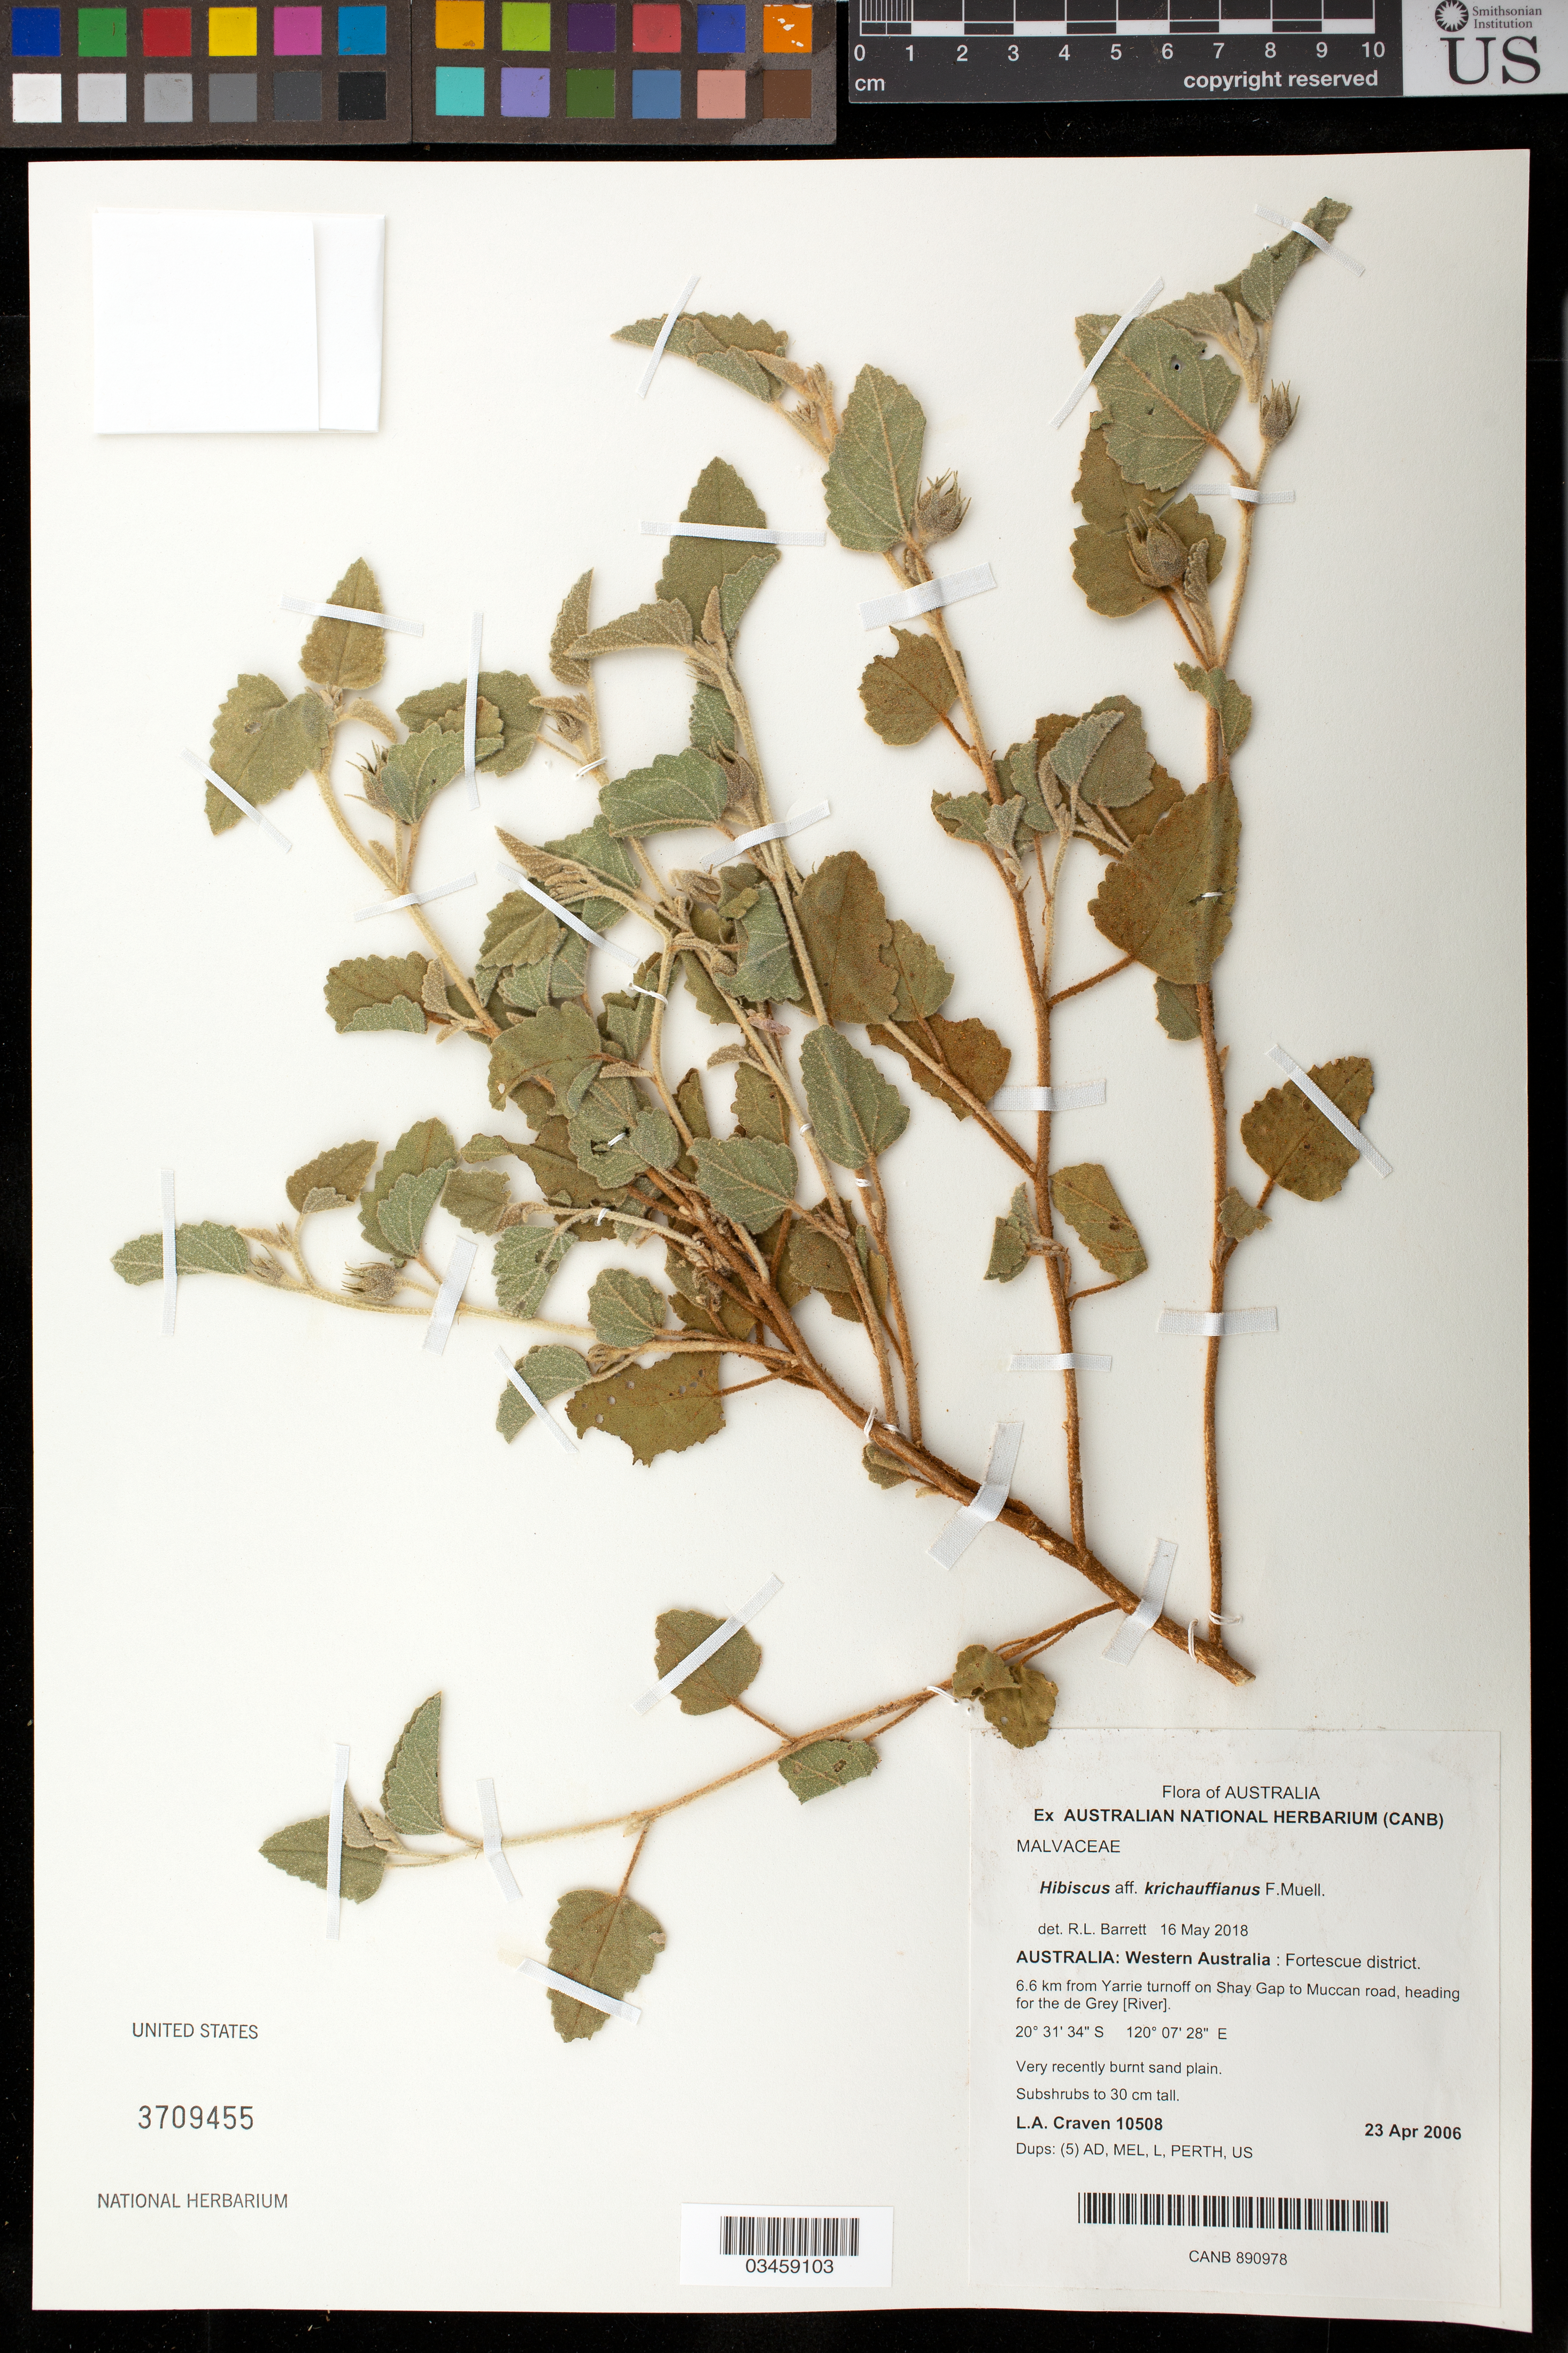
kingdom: Plantae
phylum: Tracheophyta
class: Magnoliopsida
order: Malvales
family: Malvaceae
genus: Hibiscus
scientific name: Hibiscus krichauffianus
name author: F. Muell.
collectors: L. A. Craven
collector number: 10508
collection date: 2006-04-23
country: Australia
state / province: Western Australia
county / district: Fortescue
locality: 6.6 km from Yarrie turnoff on Shay Gap to Muccan road, heading for the de Grey River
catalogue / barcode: US 3709455